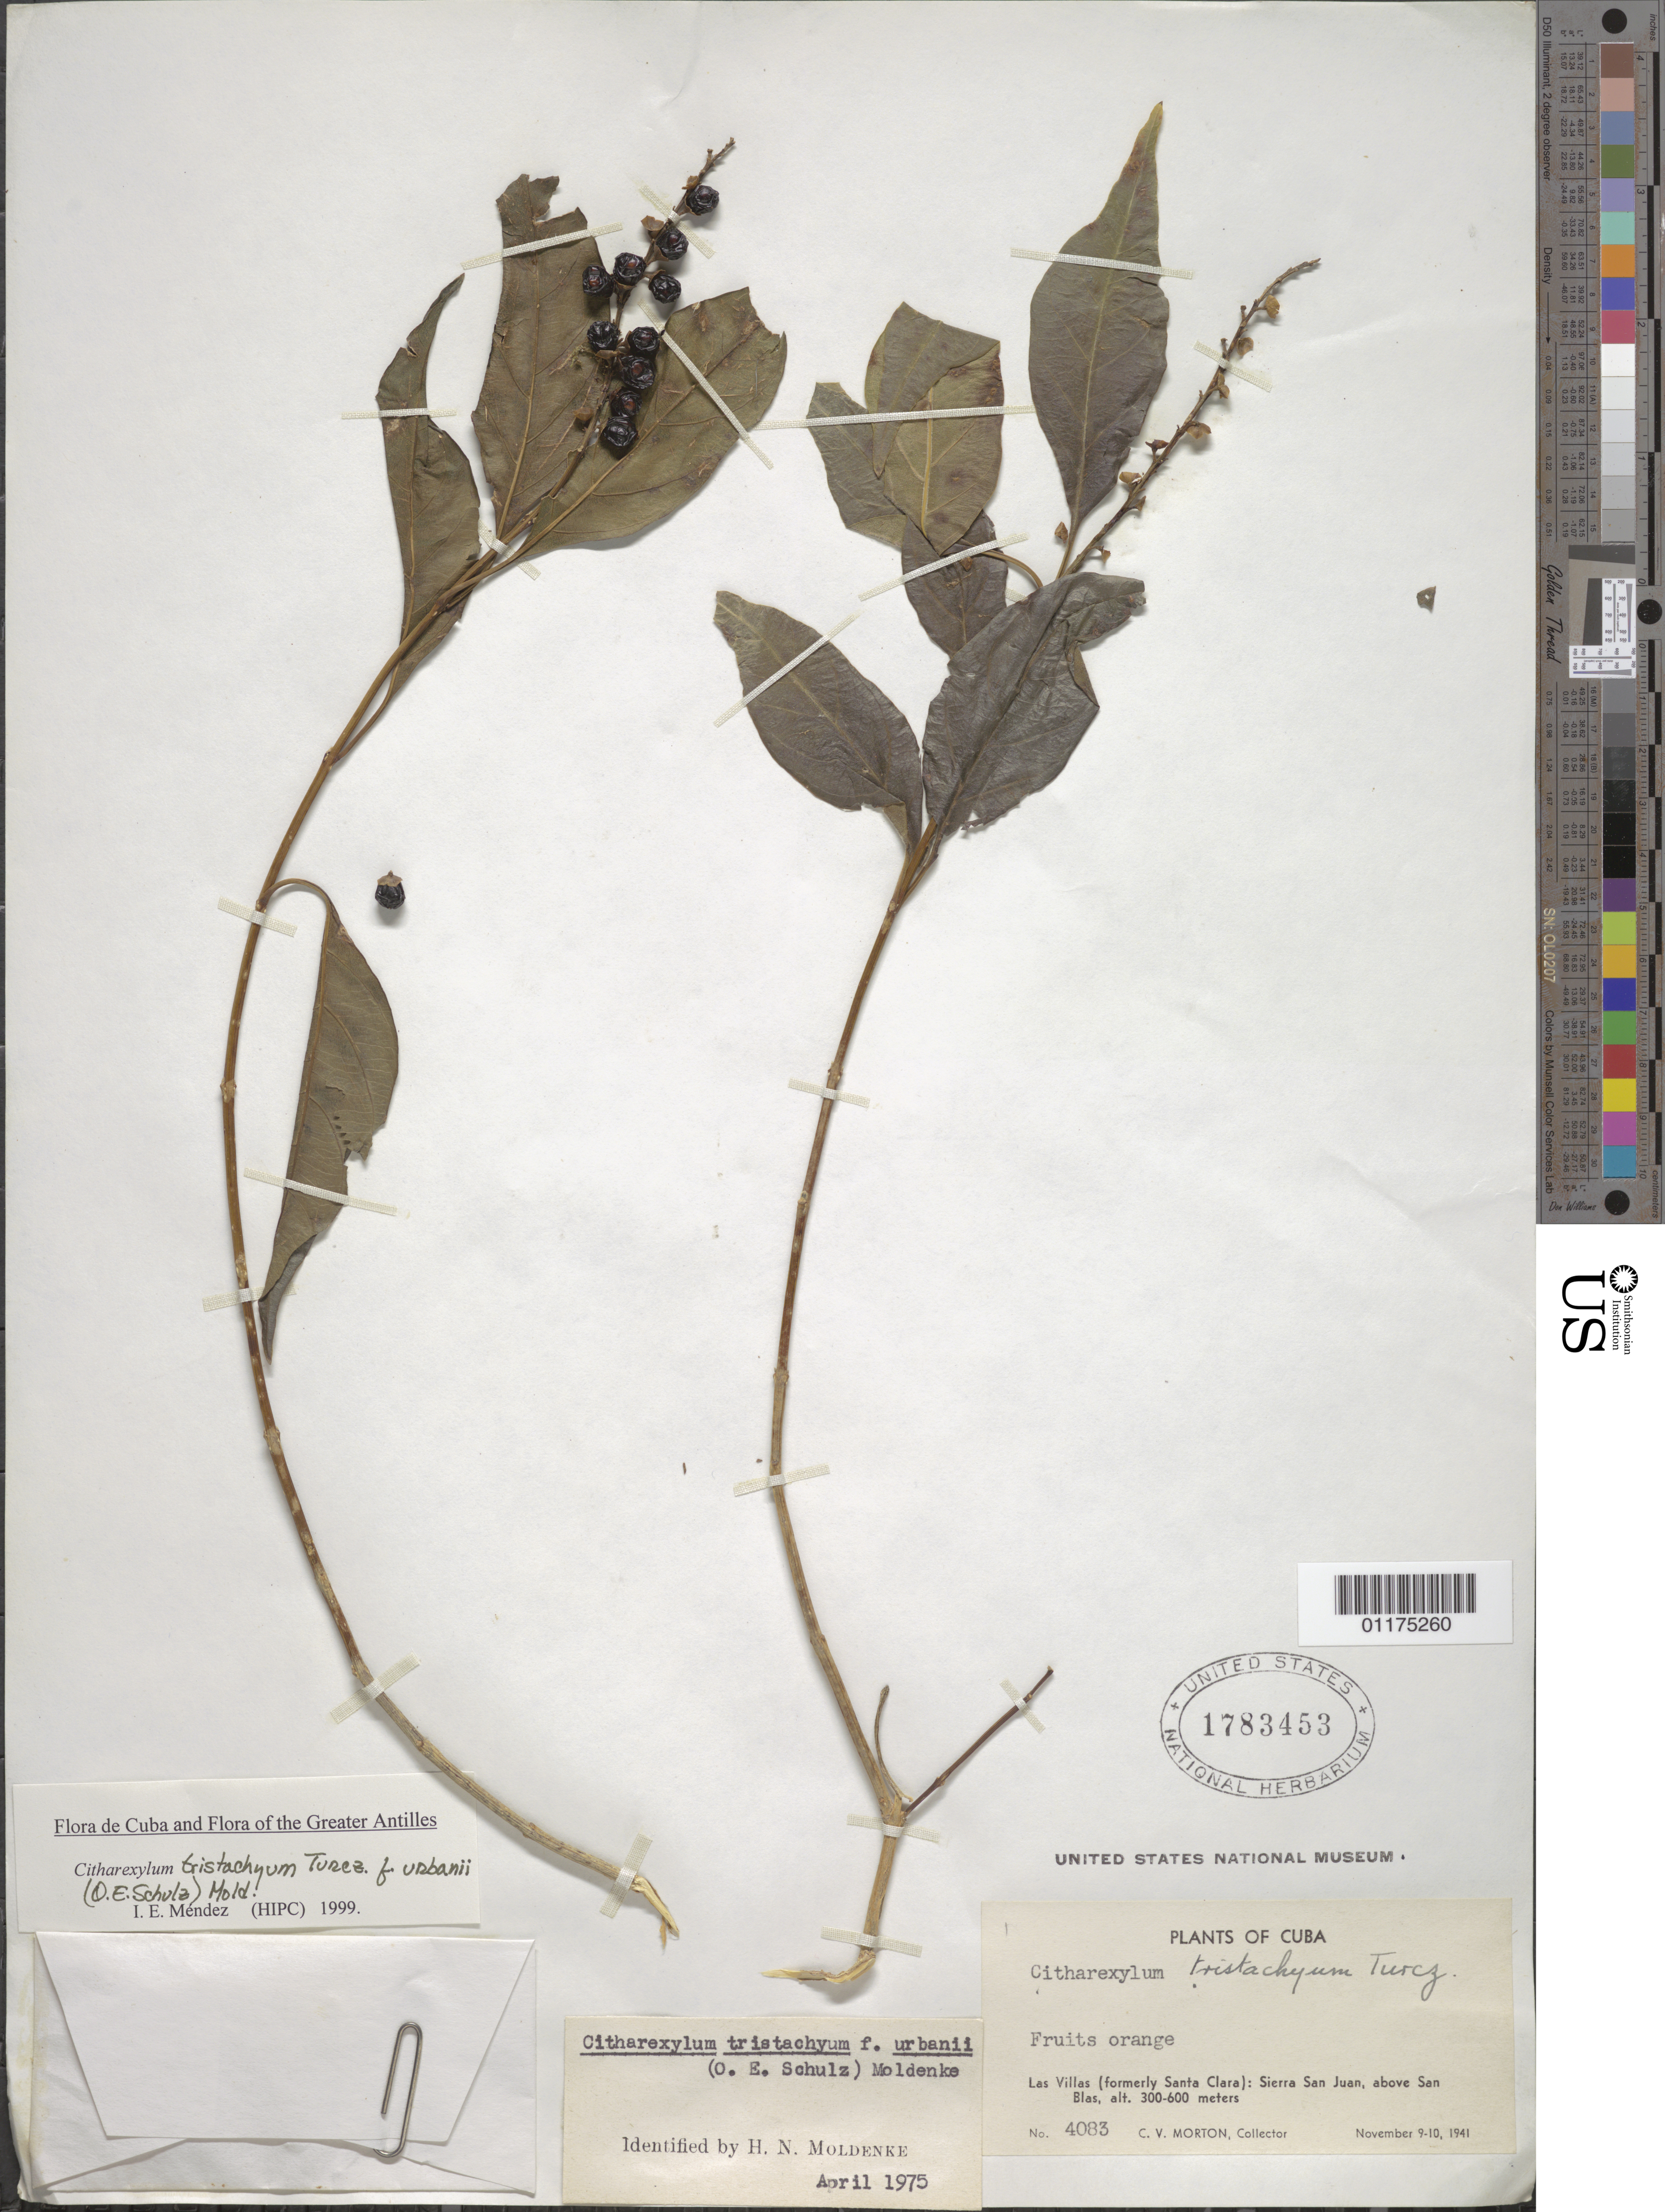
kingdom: Plantae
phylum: Tracheophyta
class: Magnoliopsida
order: Lamiales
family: Verbenaceae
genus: Citharexylum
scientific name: Citharexylum tristachyum f. urbanii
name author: (O.E. Schulz) Moldenke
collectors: C. V. Morton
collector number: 4083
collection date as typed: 09 Nov 1941 to 10 Nov 1941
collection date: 1941-11-09/1941-11-10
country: Cuba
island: Cuba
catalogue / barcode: US 1783453